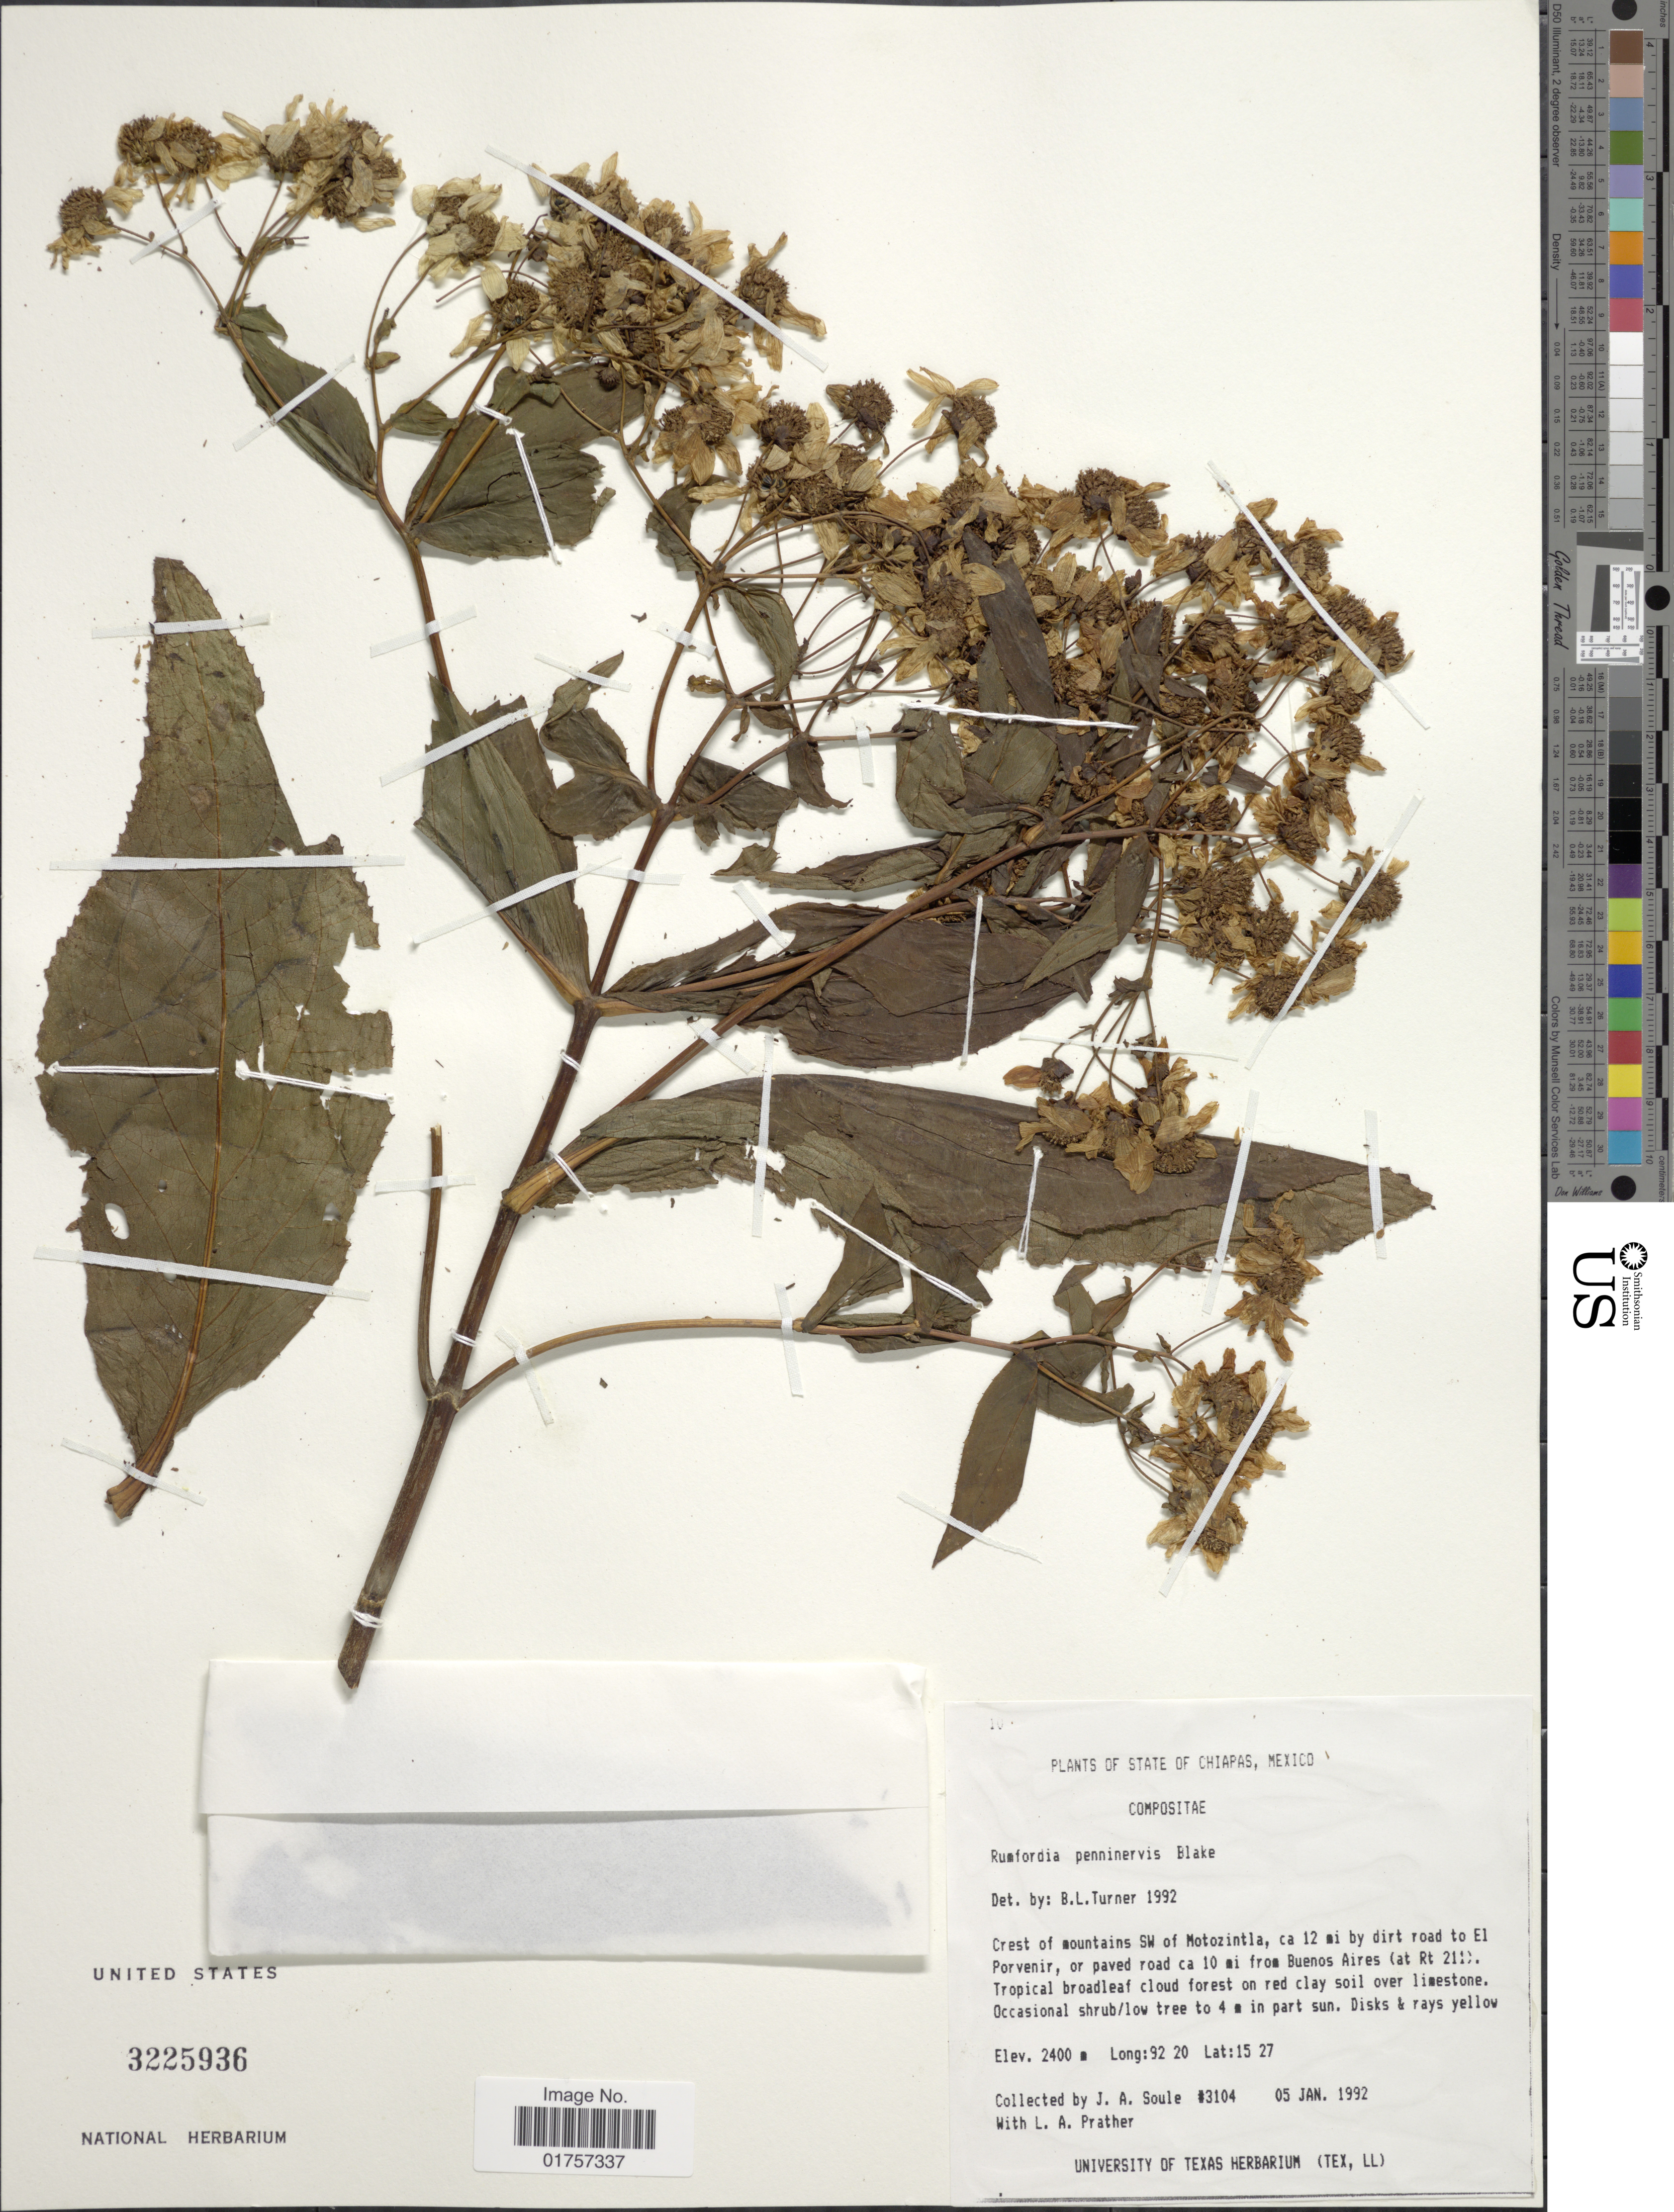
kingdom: Plantae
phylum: Tracheophyta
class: Magnoliopsida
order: Asterales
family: Asteraceae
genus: Rumfordia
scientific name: Rumfordia penninervis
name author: S.F. Blake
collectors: J. Soule & L. A. Prather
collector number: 3104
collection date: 1992-01-05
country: Mexico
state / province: Chiapas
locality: Crest of mountains SW of Motozintla, ca 12 mi by dirt road to El Porvenir, or paved road ca 10 mi from Buenos Aires (at Rt 211)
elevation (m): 2400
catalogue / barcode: US 3225936